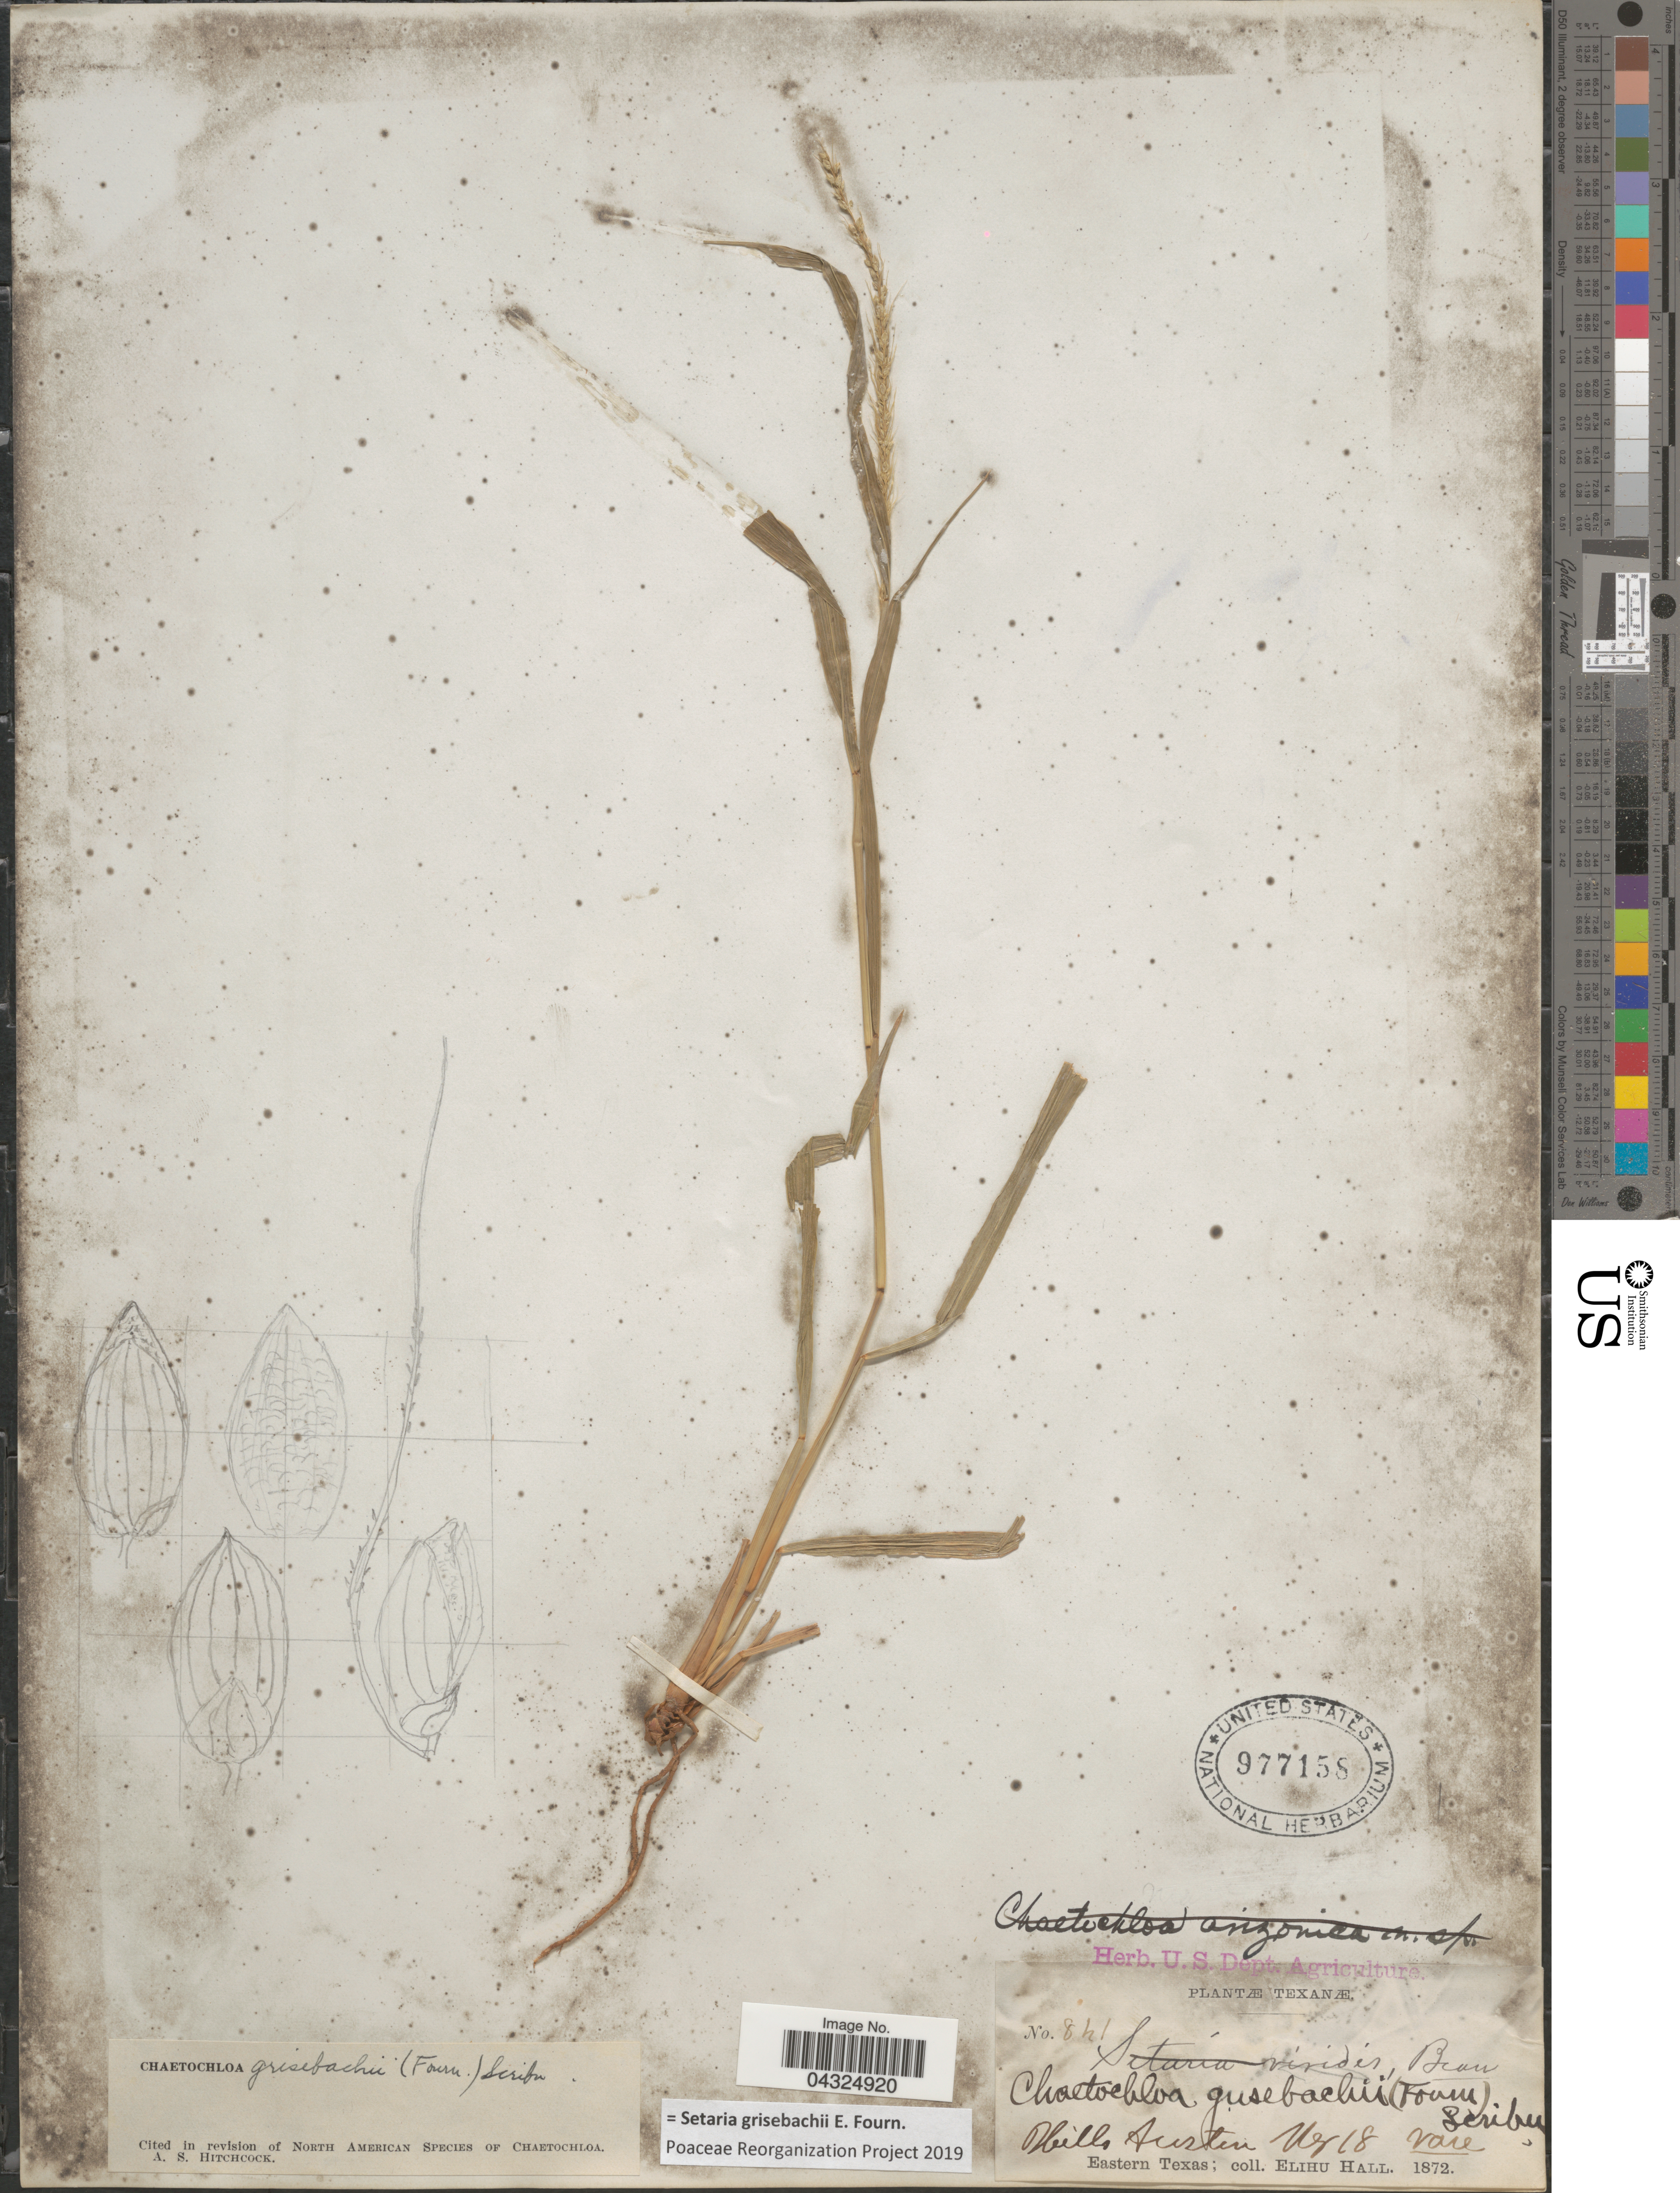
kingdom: Plantae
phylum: Tracheophyta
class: Liliopsida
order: Poales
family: Poaceae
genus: Setaria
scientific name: Setaria grisebachii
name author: E. Fourn.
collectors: E. Hall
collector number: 841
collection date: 1872-11-18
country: United States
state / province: Texas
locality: Hills Austin. Eastern Texas.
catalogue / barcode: US 977158